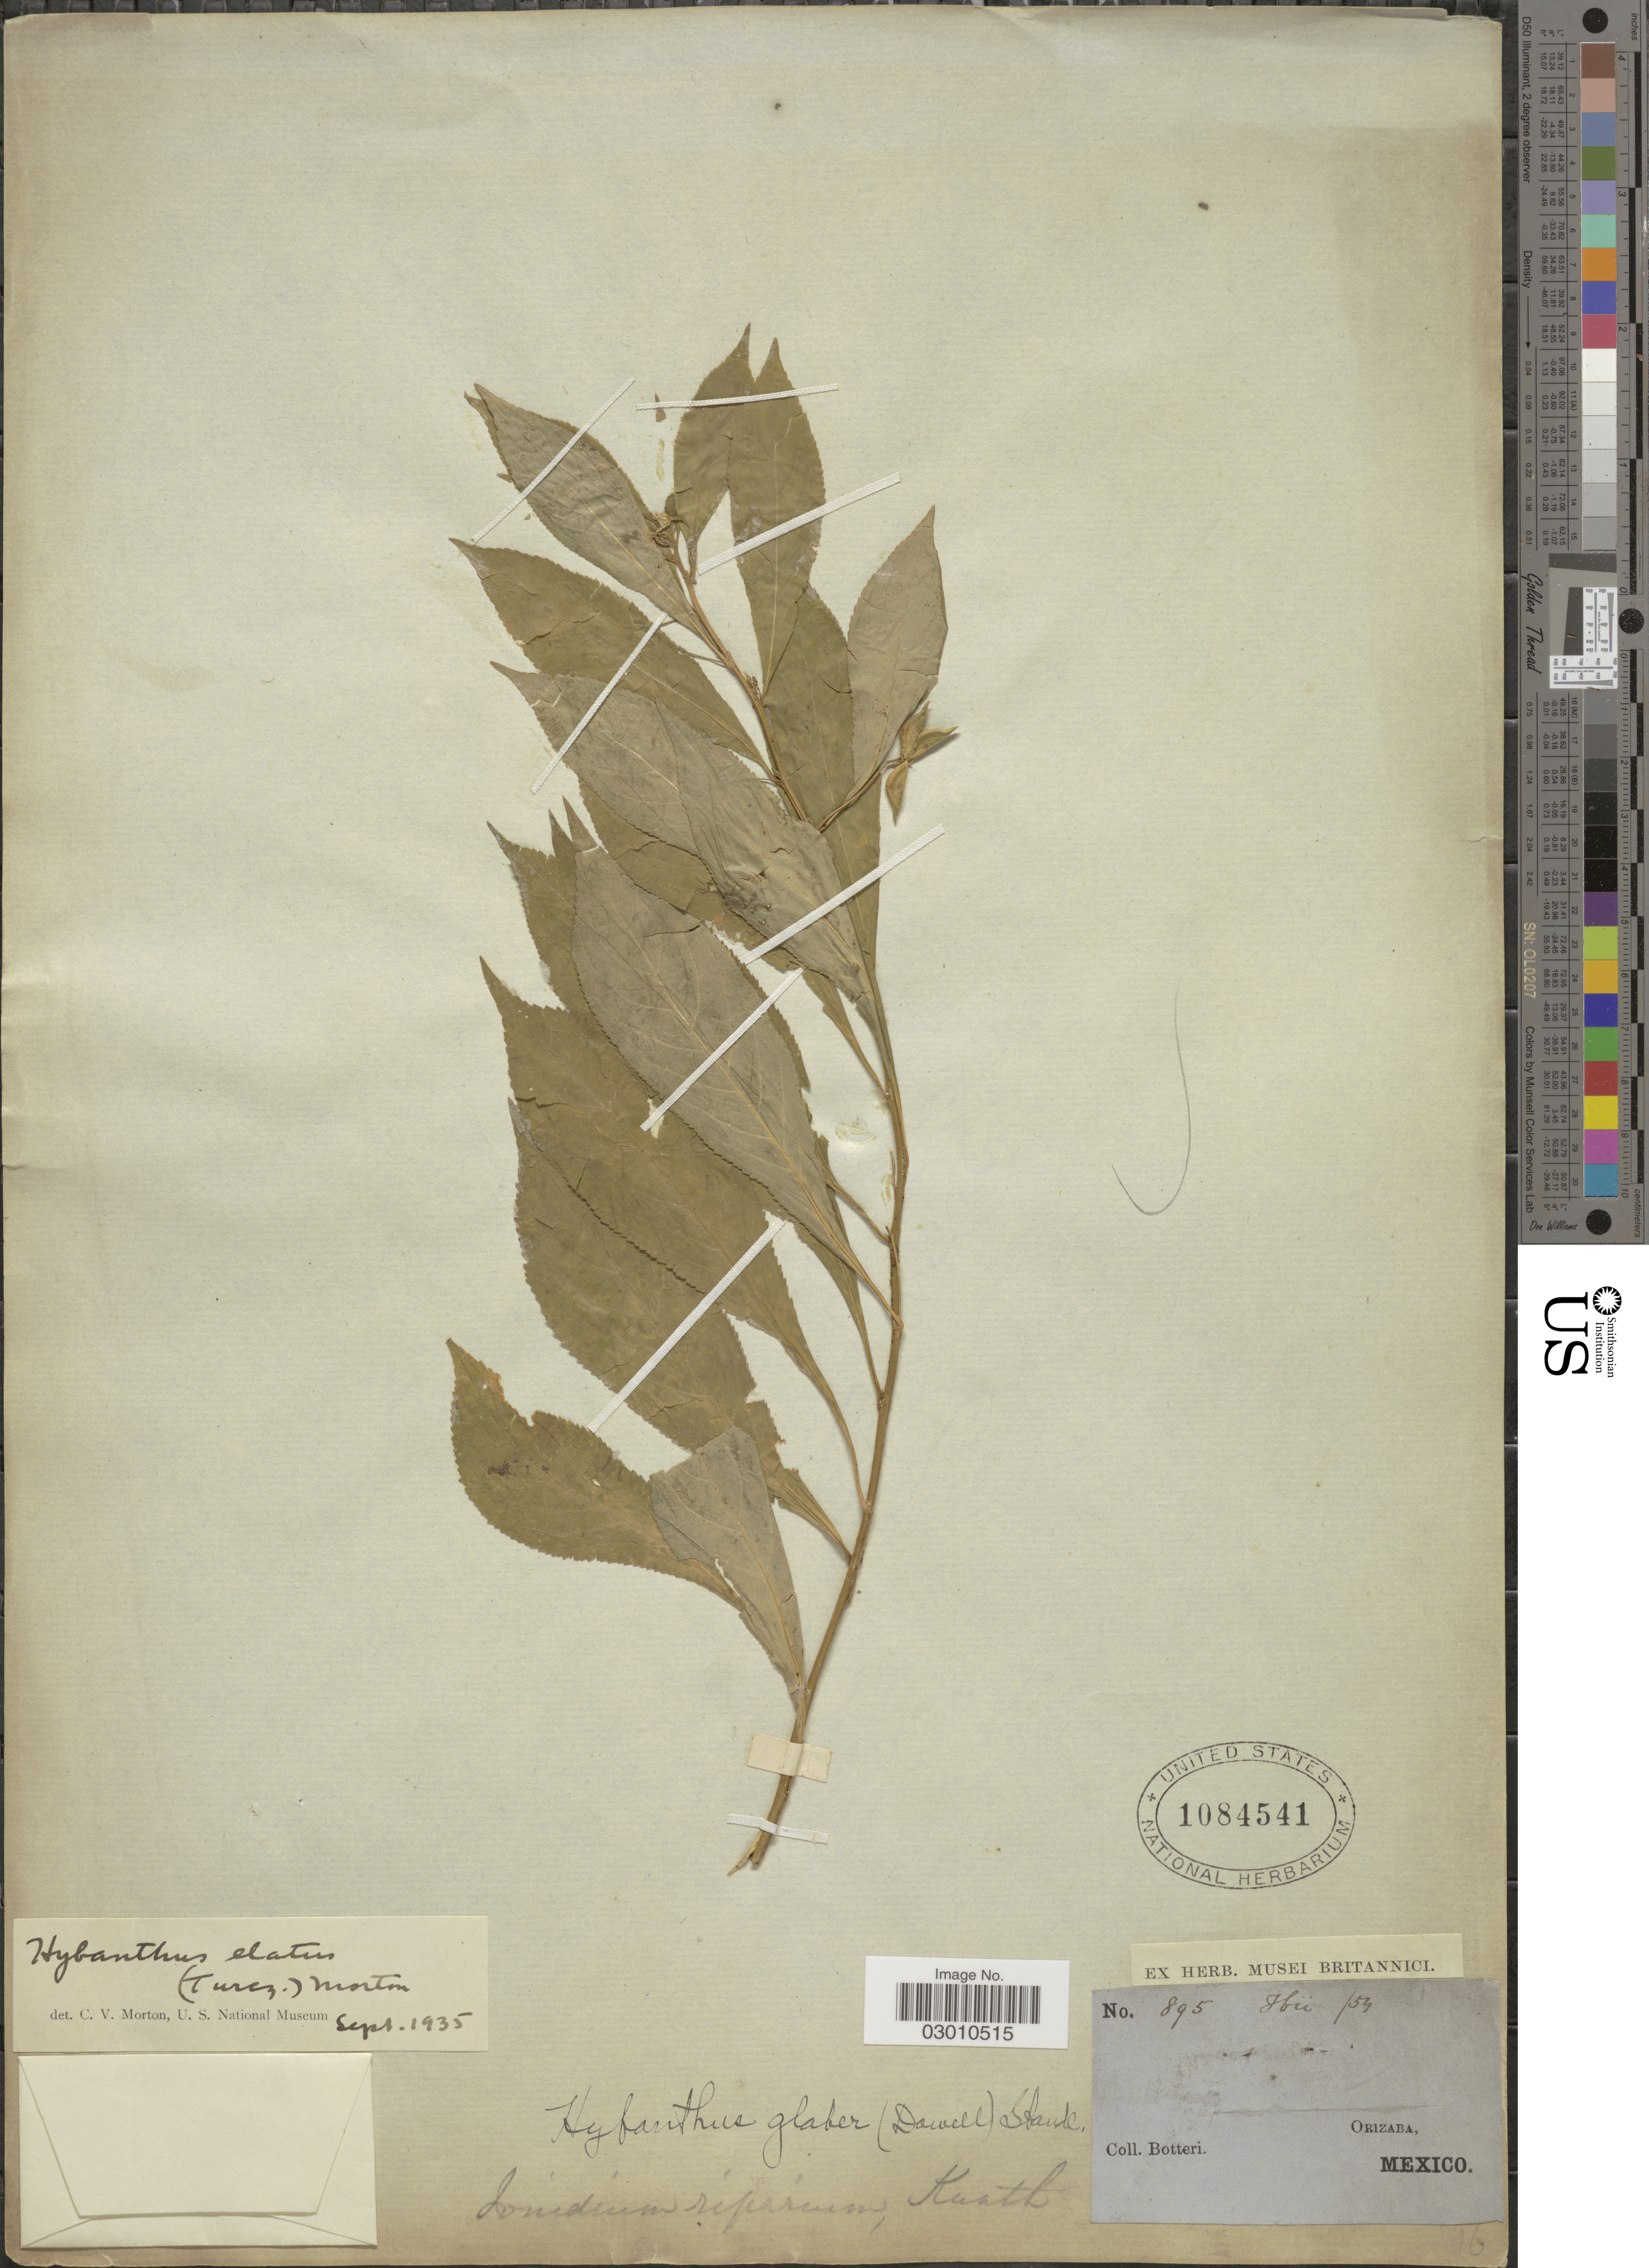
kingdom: Plantae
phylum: Tracheophyta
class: Magnoliopsida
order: Malpighiales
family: Violaceae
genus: Pombalia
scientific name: Pombalia attenuata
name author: (Humb. & Bonpl. ex Willd.) Paula-Souza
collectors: -. Botteri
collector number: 895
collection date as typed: Transcribed d/m/y: //54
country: Mexico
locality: Orizaba.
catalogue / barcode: US 1084541